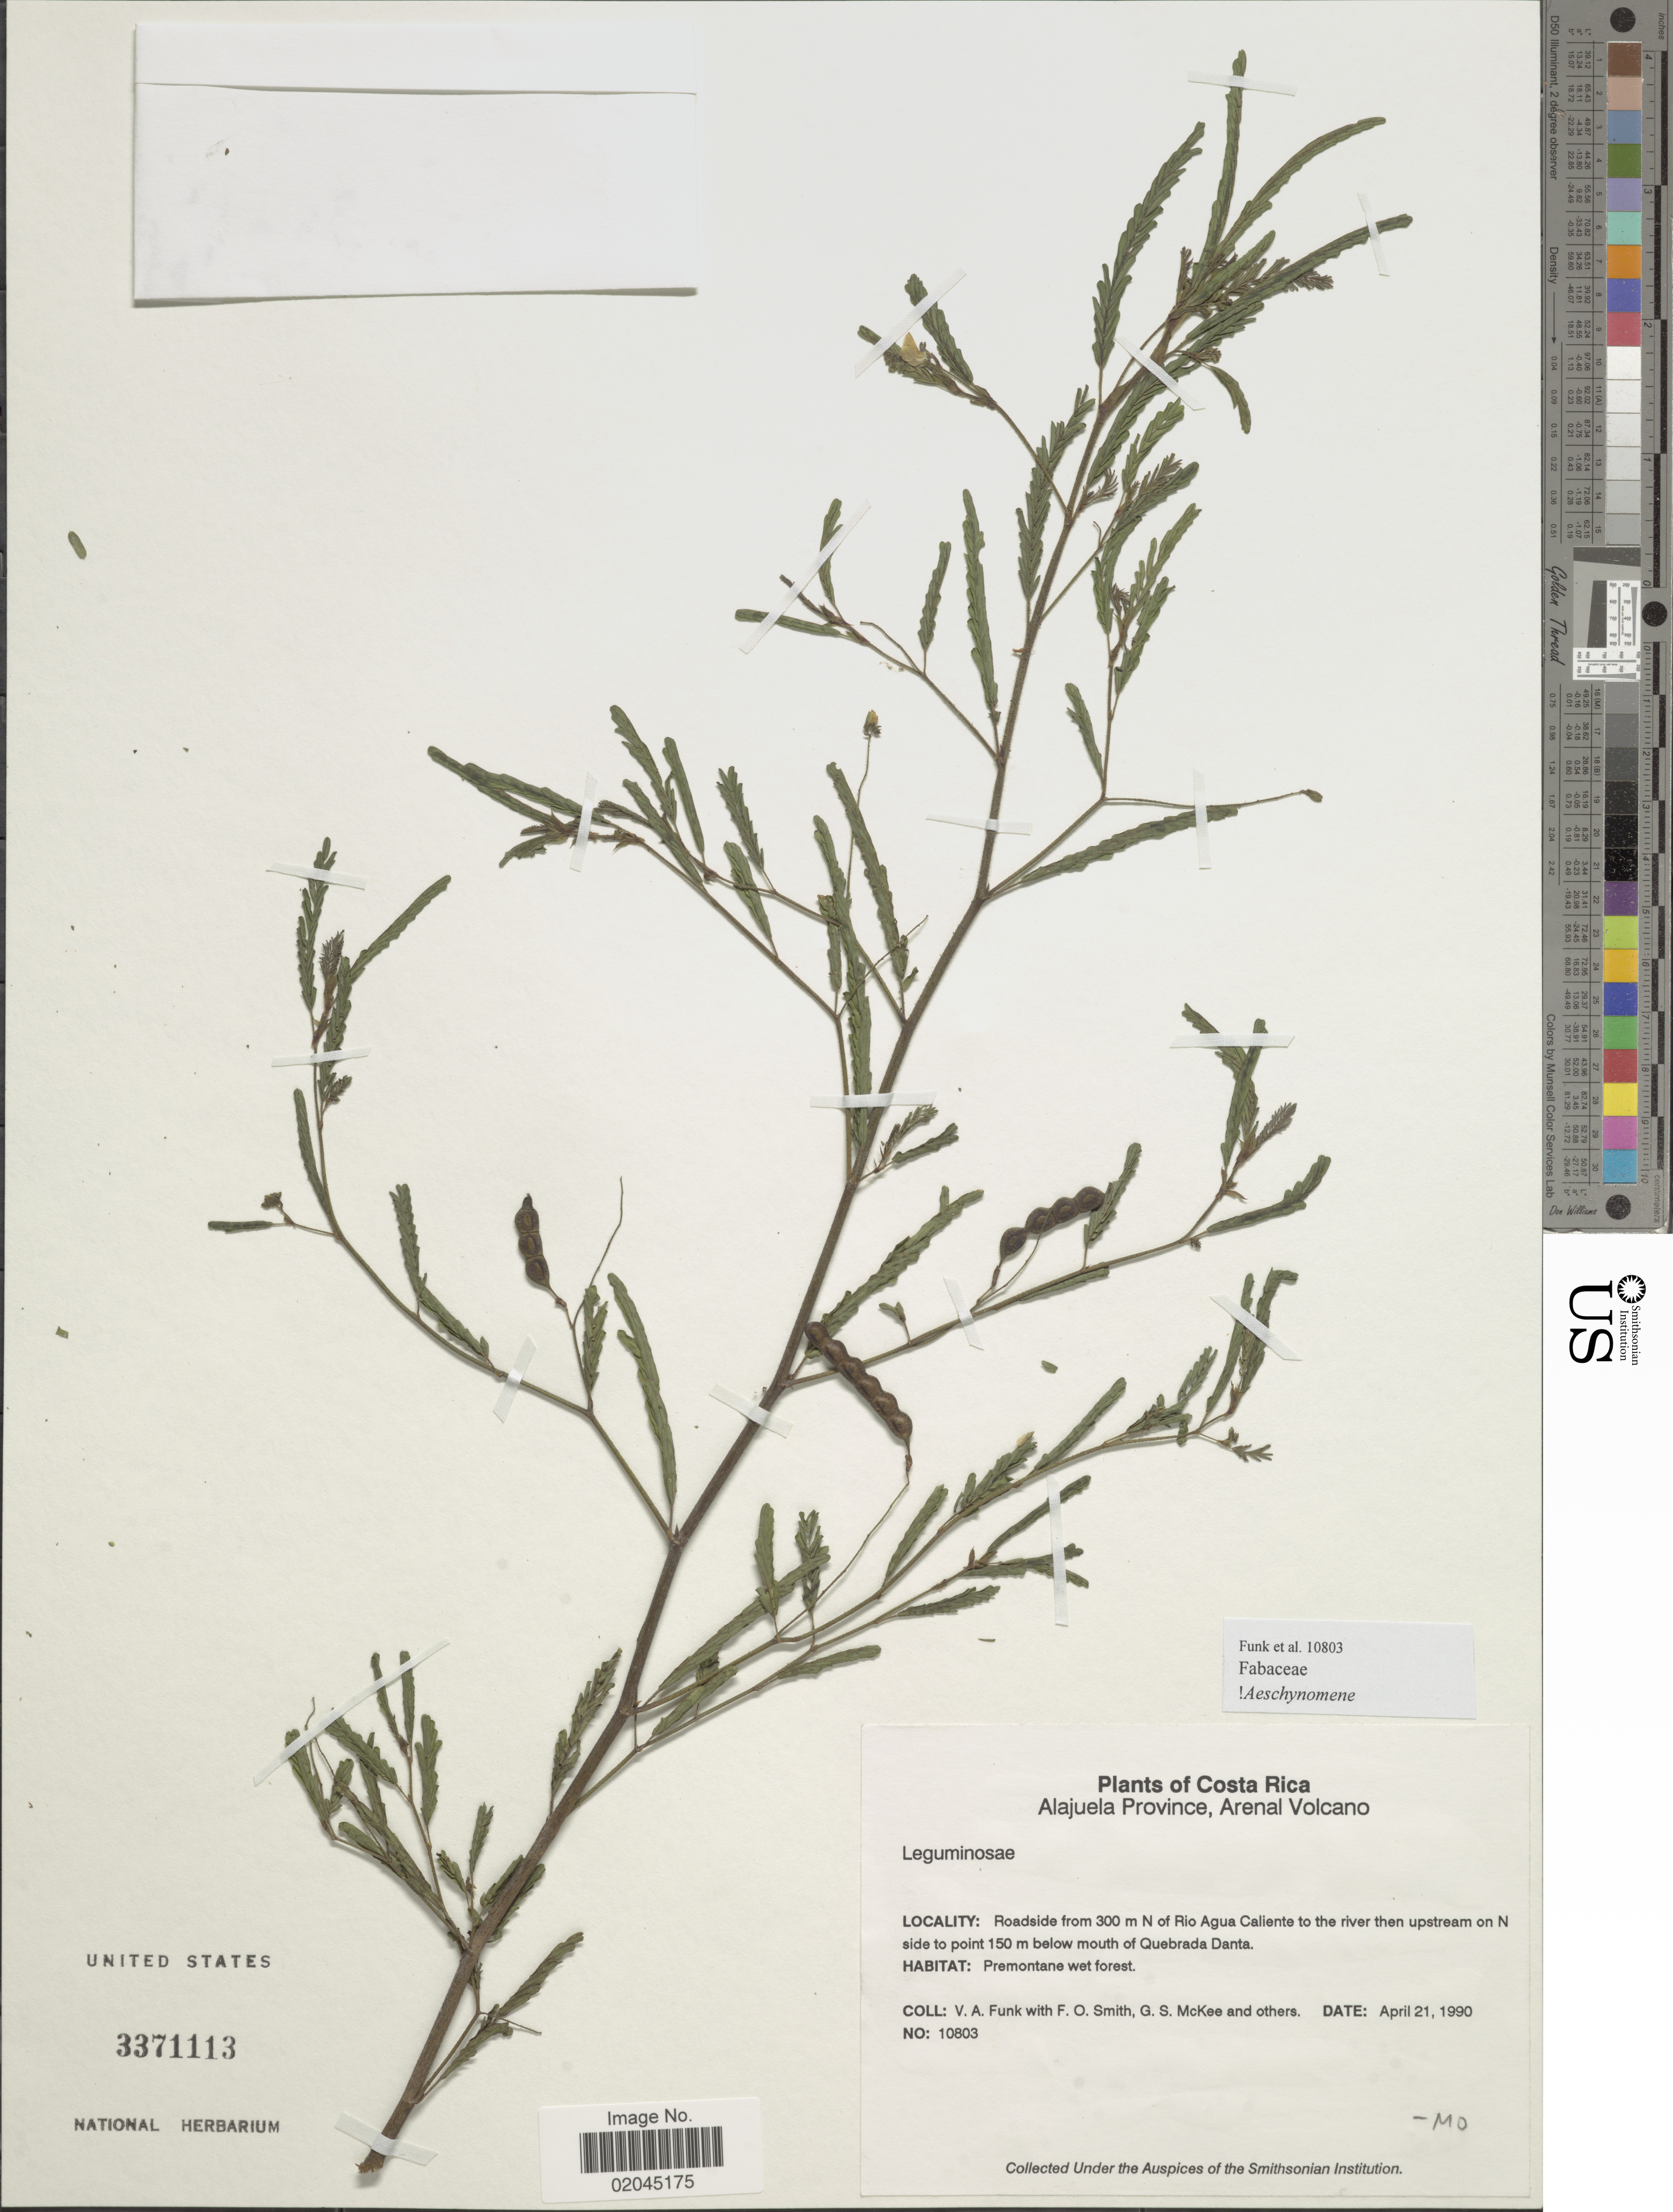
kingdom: Plantae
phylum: Tracheophyta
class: Magnoliopsida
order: Fabales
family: Fabaceae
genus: Aeschynomene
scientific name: Aeschynomene sensitiva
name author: Sw.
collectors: V. Funk, F. Smith, G. S. McKee & et al.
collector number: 10803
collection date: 1990-04-21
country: Costa Rica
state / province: Alajuela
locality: Arenal Volcano, Roadside from 300 m N of Rio Agua Caliente to the river then upstream on N side to point 50 m below mouth of Quebrada Danta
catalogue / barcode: US 337113